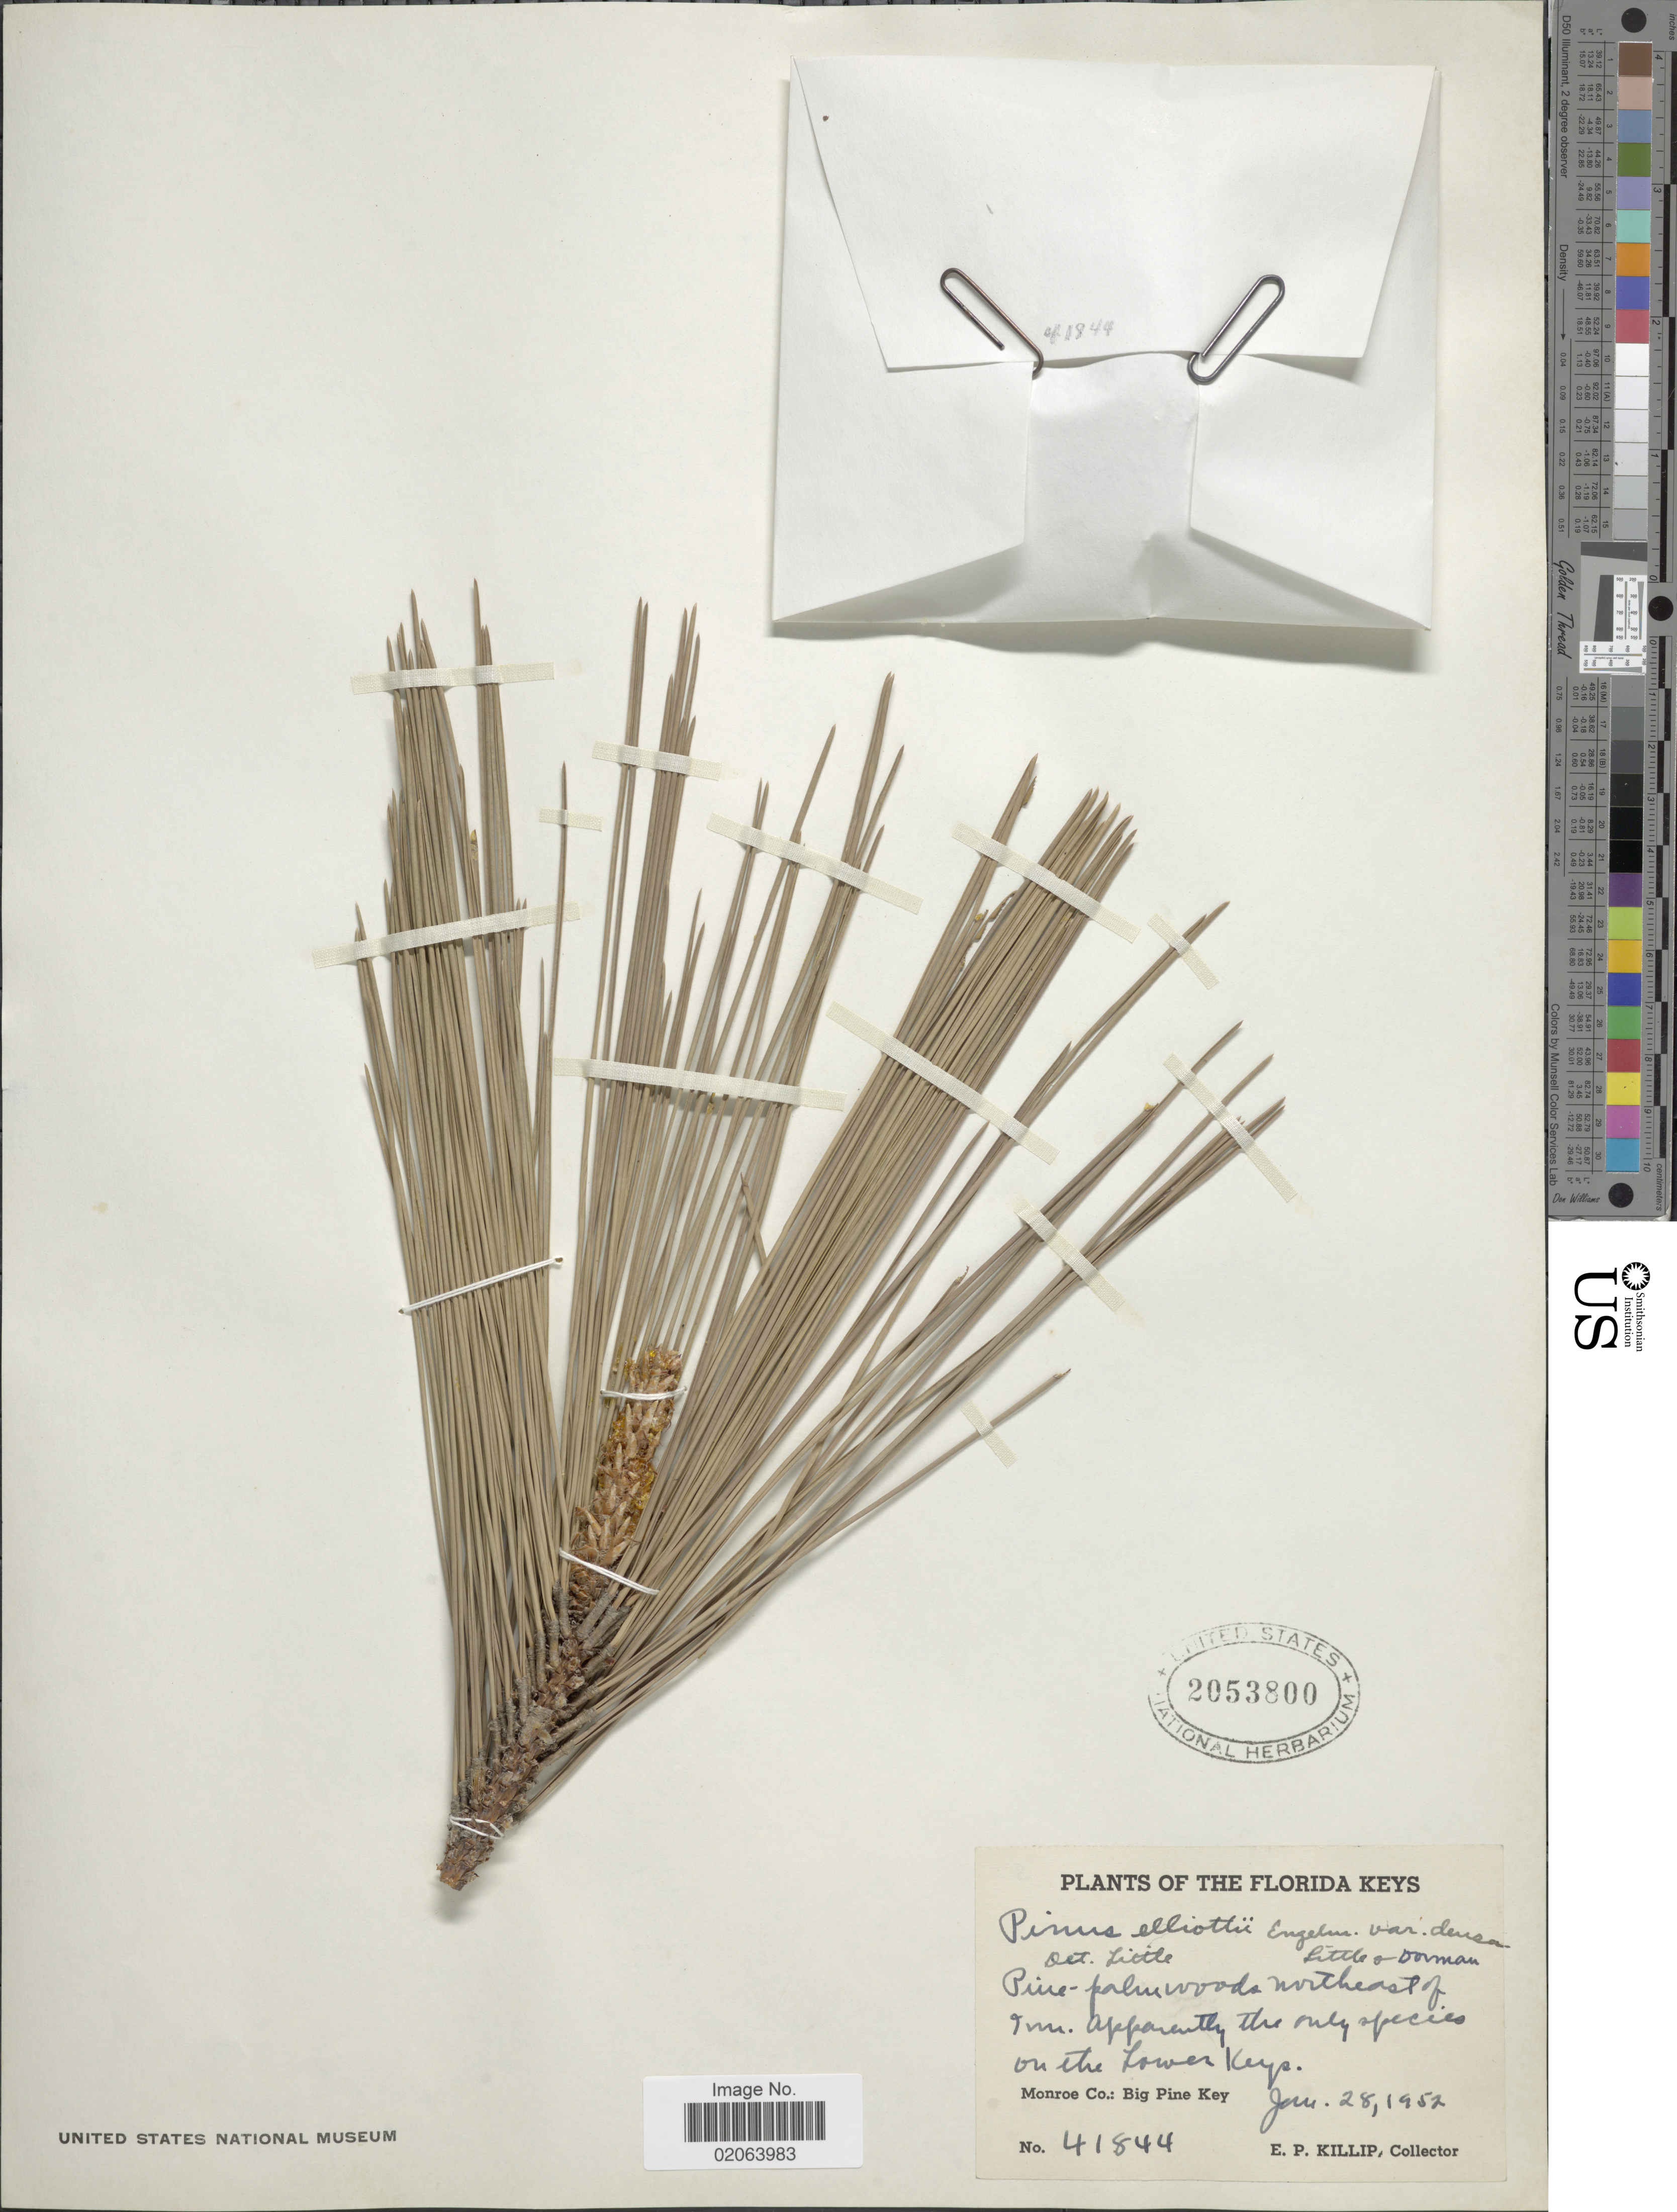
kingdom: Plantae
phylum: Tracheophyta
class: Pinopsida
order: Pinales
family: Pinaceae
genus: Pinus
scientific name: Pinus elliottii var. densa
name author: Little & K.W. Dorman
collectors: E. P. Killip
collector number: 41844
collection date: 1952-01-28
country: United States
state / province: Florida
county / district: Monroe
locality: Florida Keys. Pine-palm woods northeast of Inn. Monroe Co.: Big Pine Key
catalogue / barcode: US 2053800